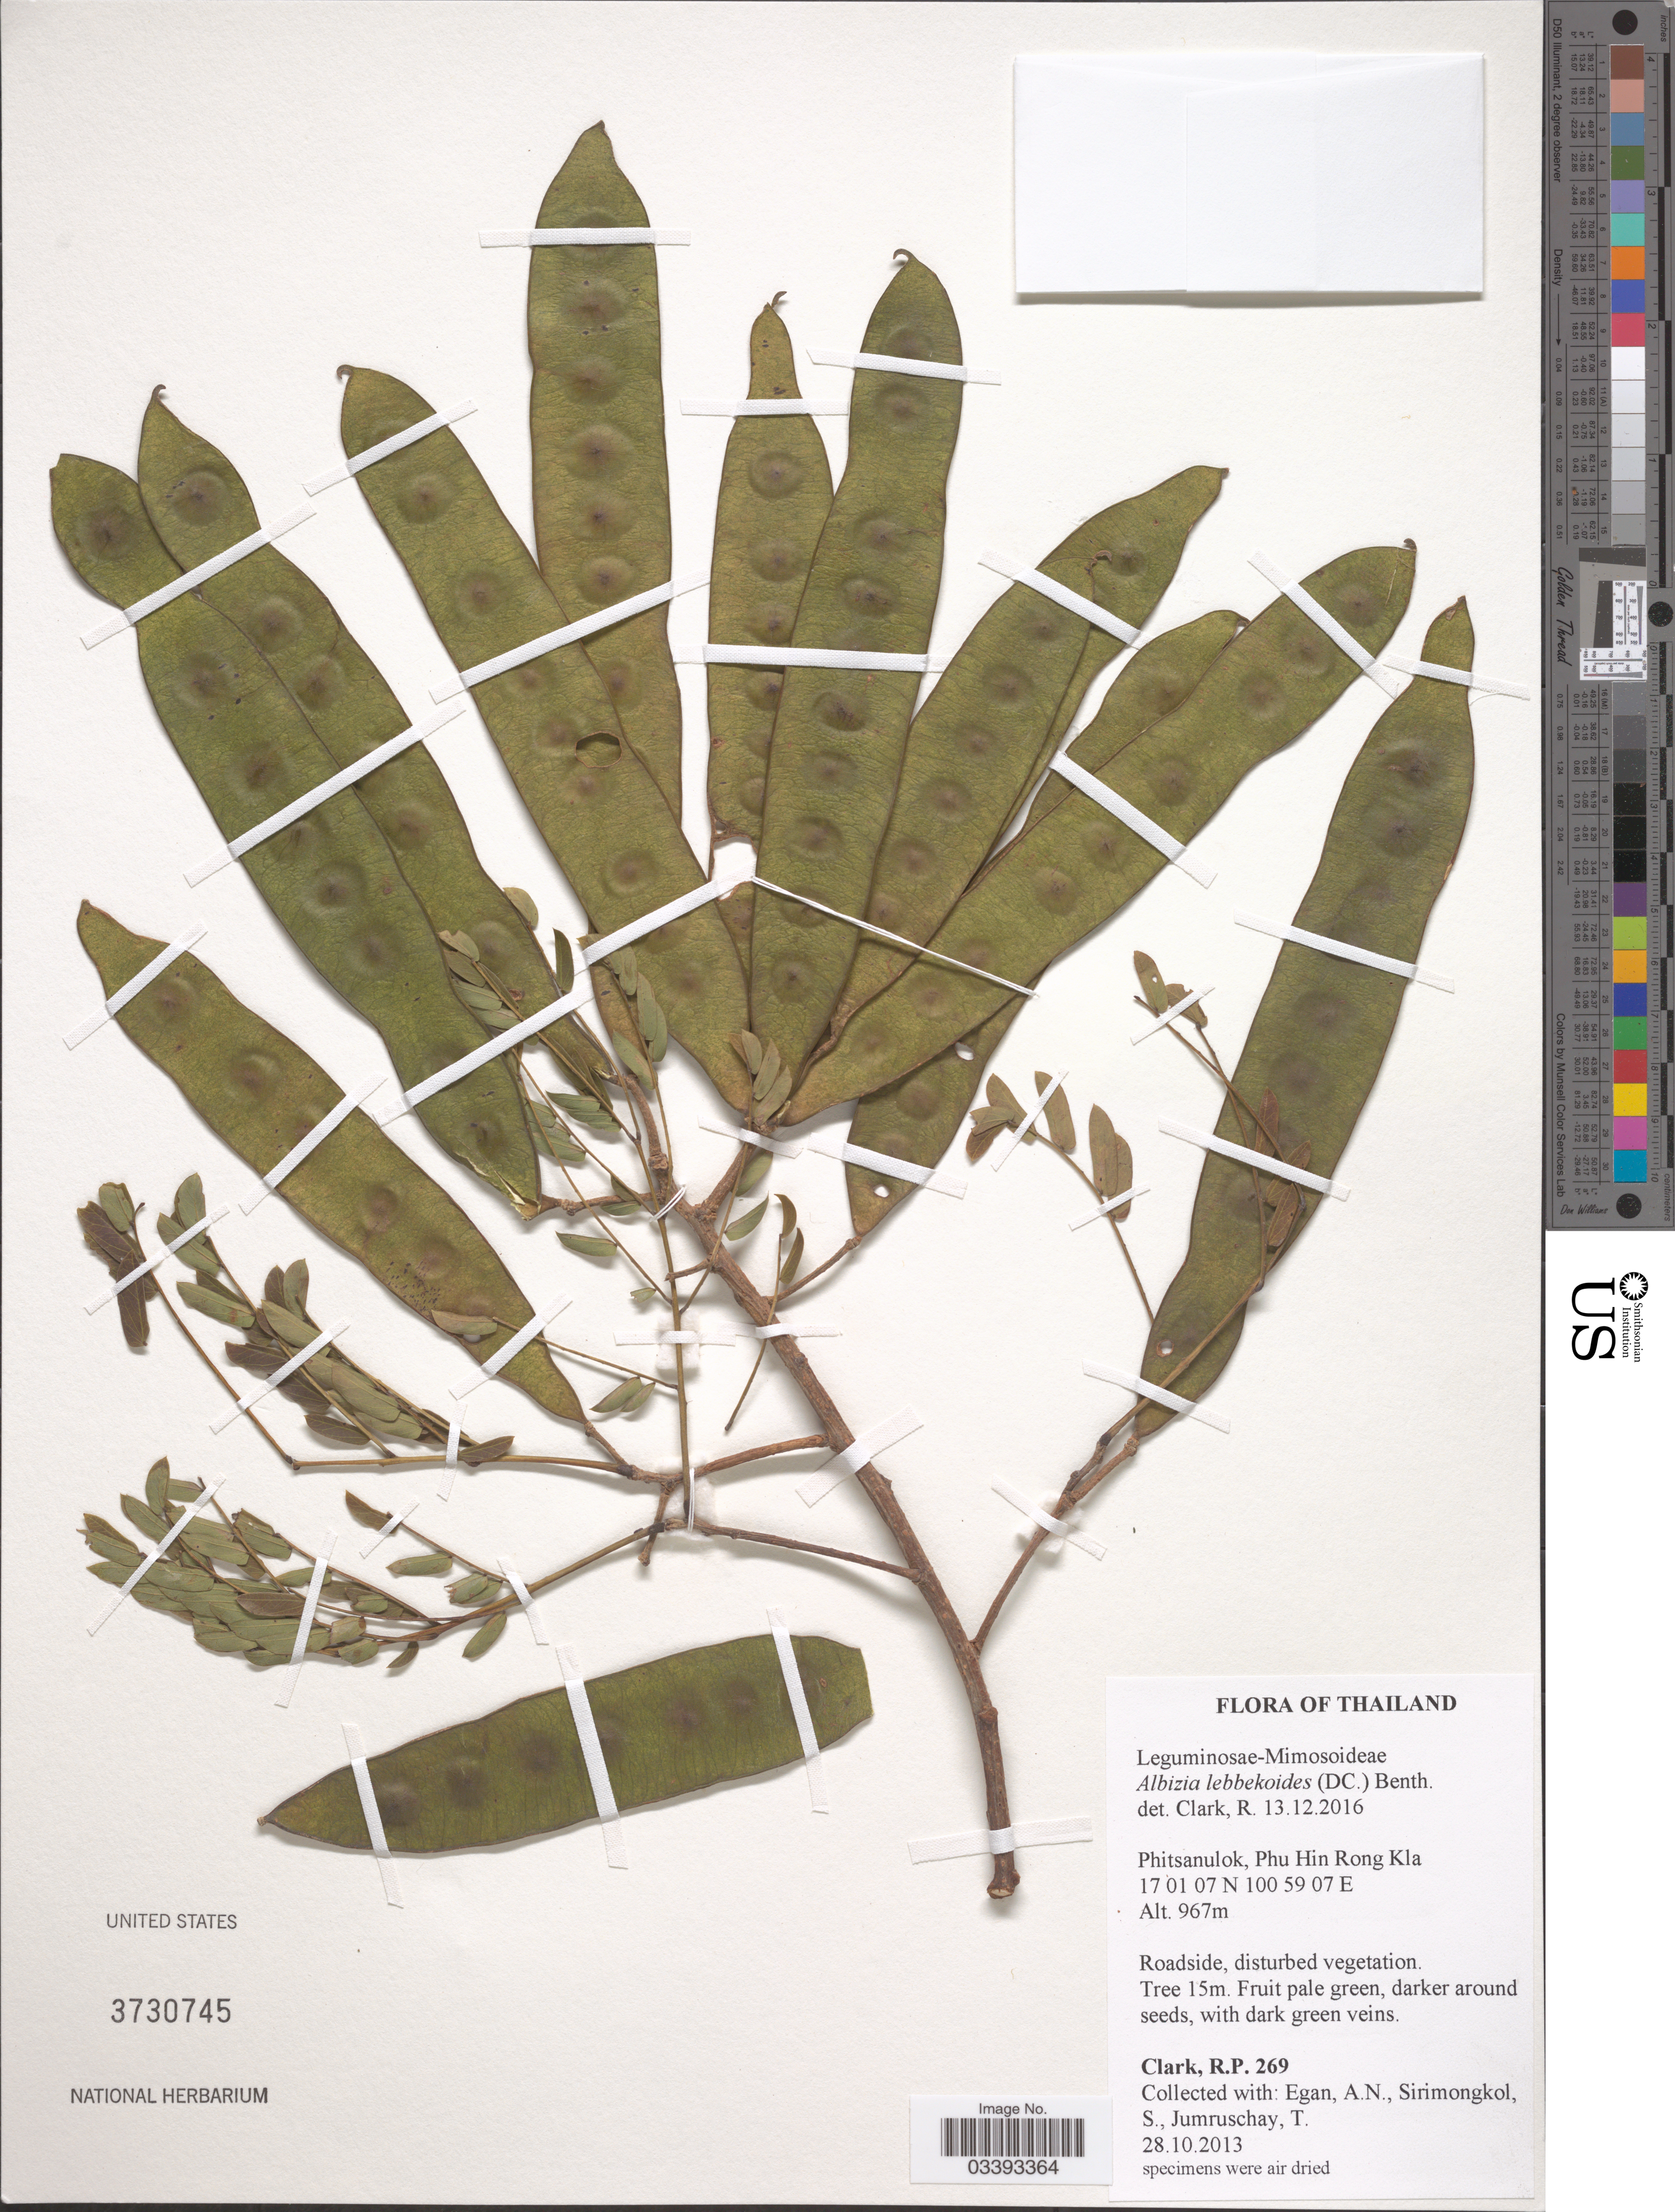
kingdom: Plantae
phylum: Tracheophyta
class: Magnoliopsida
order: Fabales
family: Fabaceae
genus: Albizia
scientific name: Albizia lebbekoides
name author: (DC.) Benth.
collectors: R. P. Clark, A. N. Egan, S. Sirimongkol & T. Jumruschay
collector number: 269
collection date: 2013-10-28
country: Thailand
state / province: Phitsanulok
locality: Phu Hin Rong Kla.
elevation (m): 967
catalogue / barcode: US 3730745